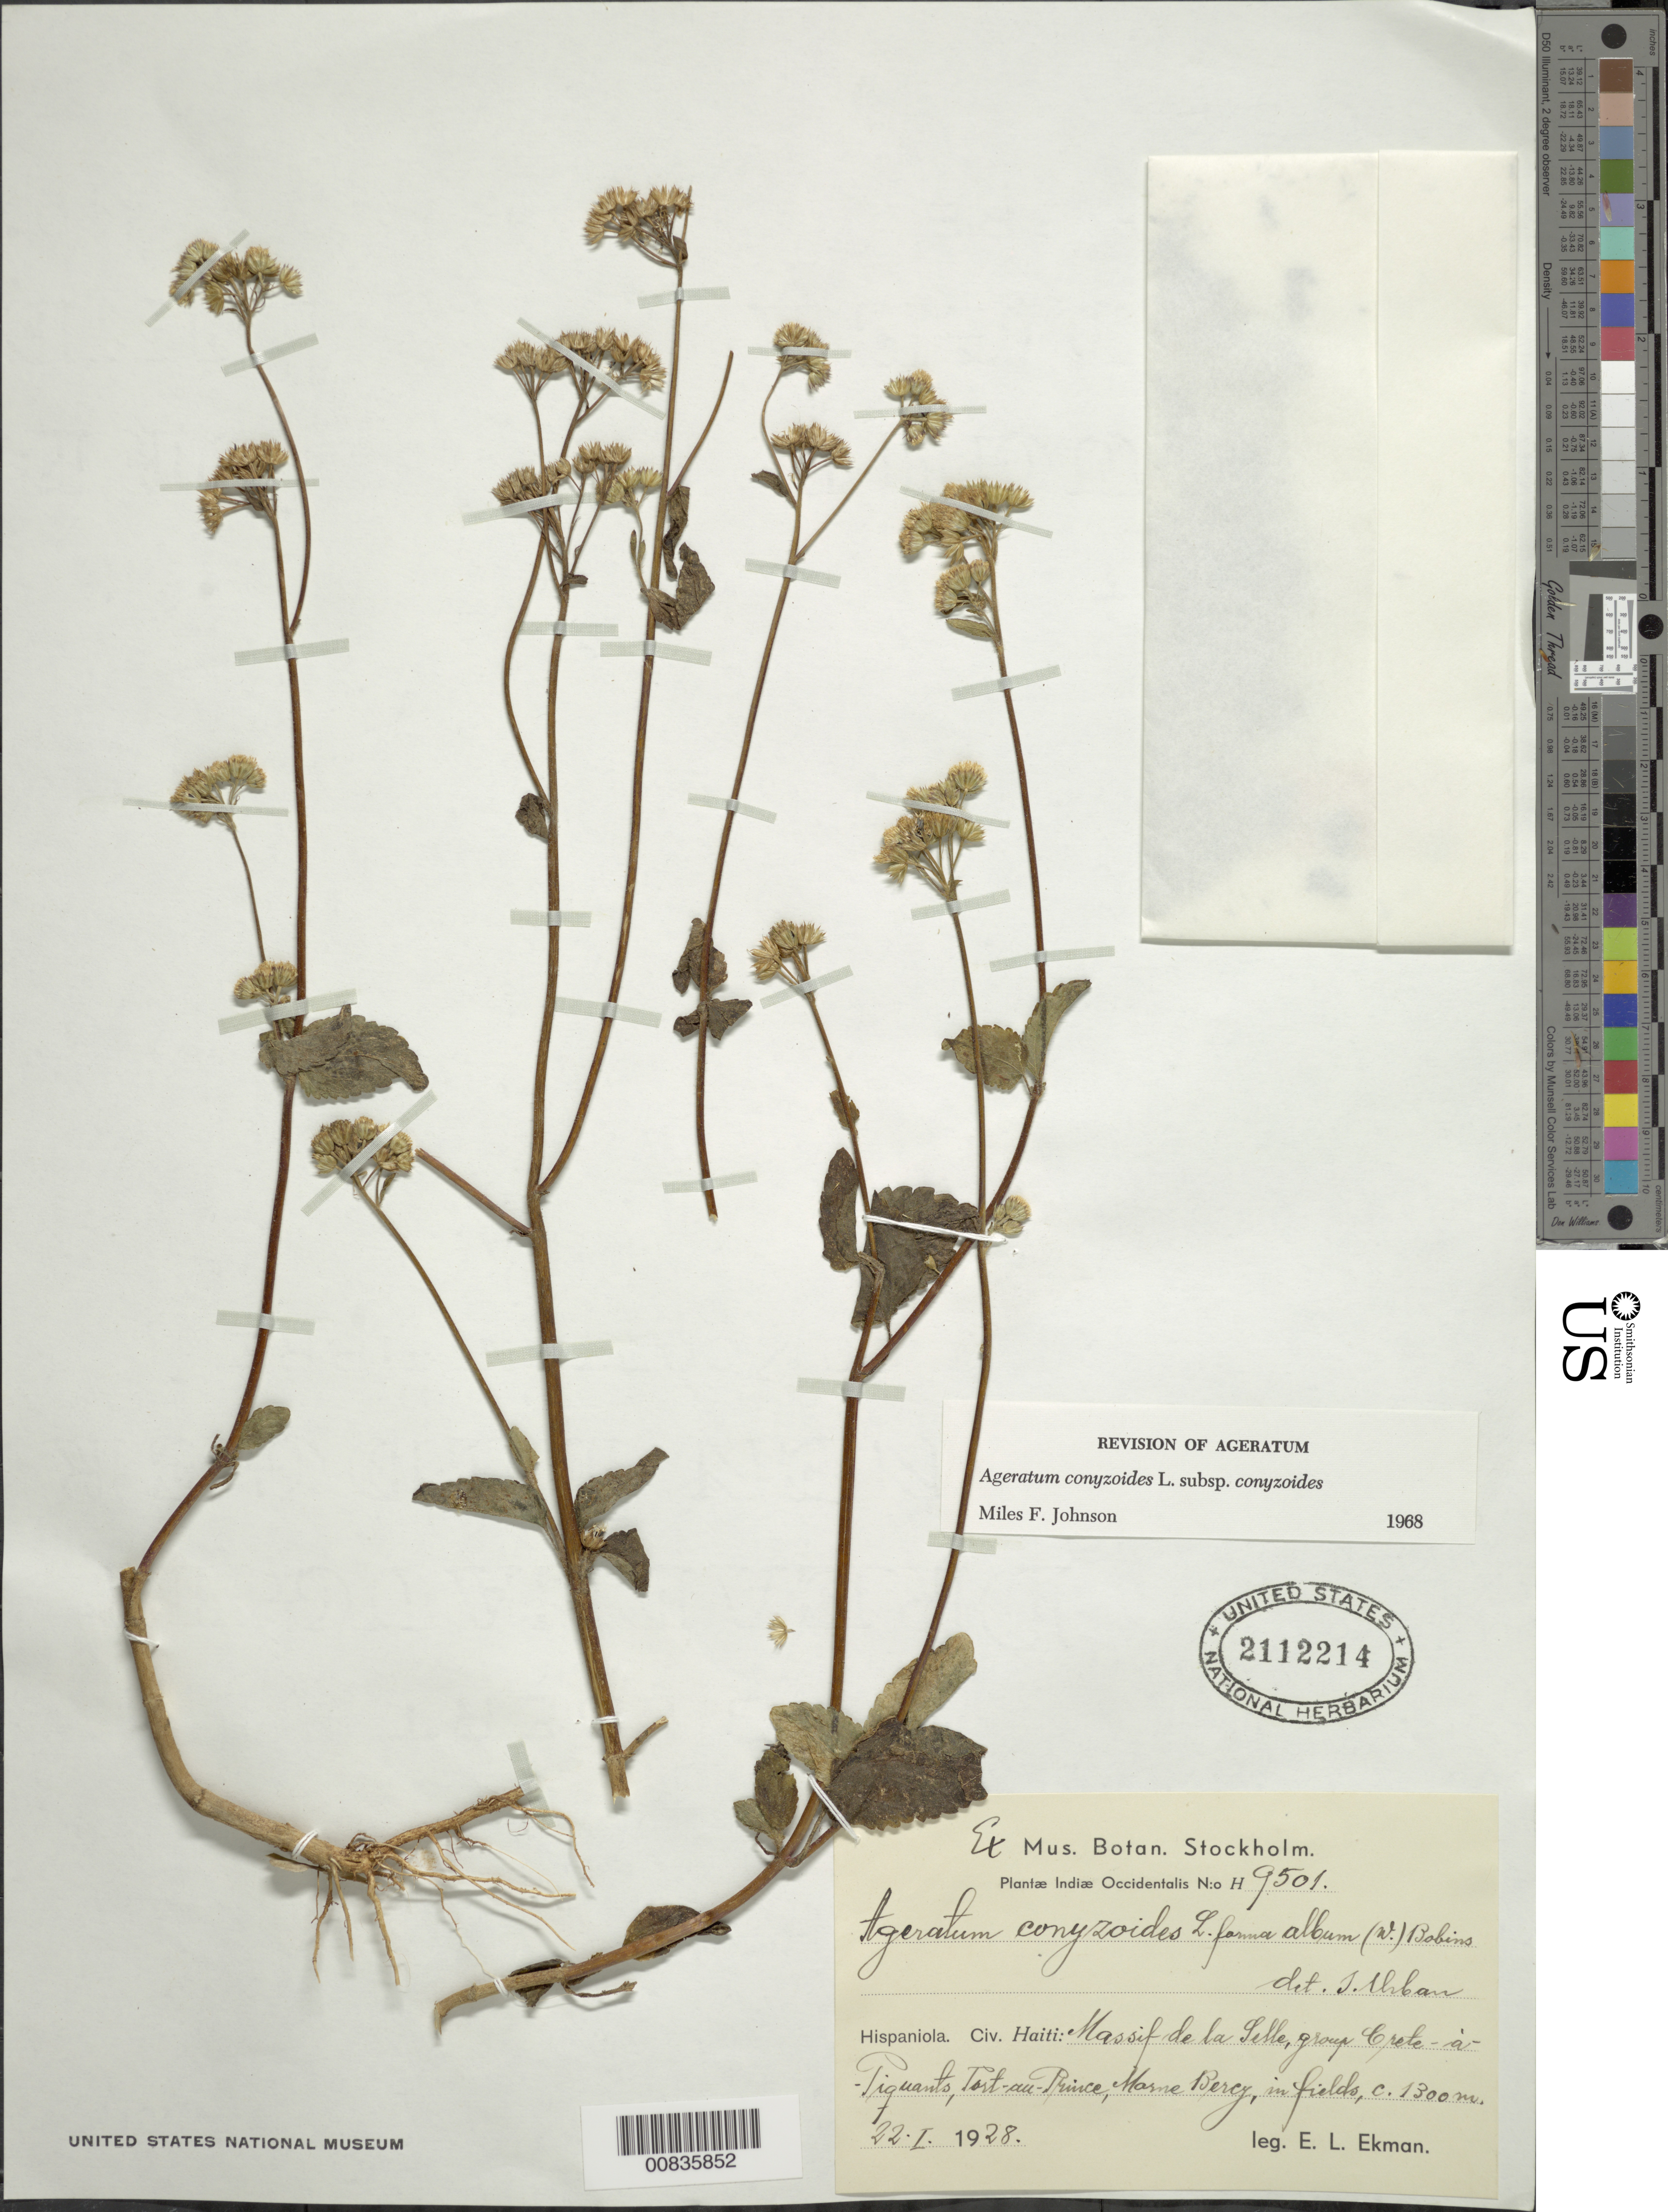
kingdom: Plantae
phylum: Tracheophyta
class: Magnoliopsida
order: Asterales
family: Asteraceae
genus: Ageratum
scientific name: Ageratum conyzoides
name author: L.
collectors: E. L. Ekman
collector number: H 9501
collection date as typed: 22 Jan 1928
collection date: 1928-01-22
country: Haiti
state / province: Ouest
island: Hispaniola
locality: Massif de la Selle, group Crete-à-Piquanto, Port-au-Prince, Mone Bercy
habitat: In fields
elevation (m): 1300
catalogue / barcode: US 2112214